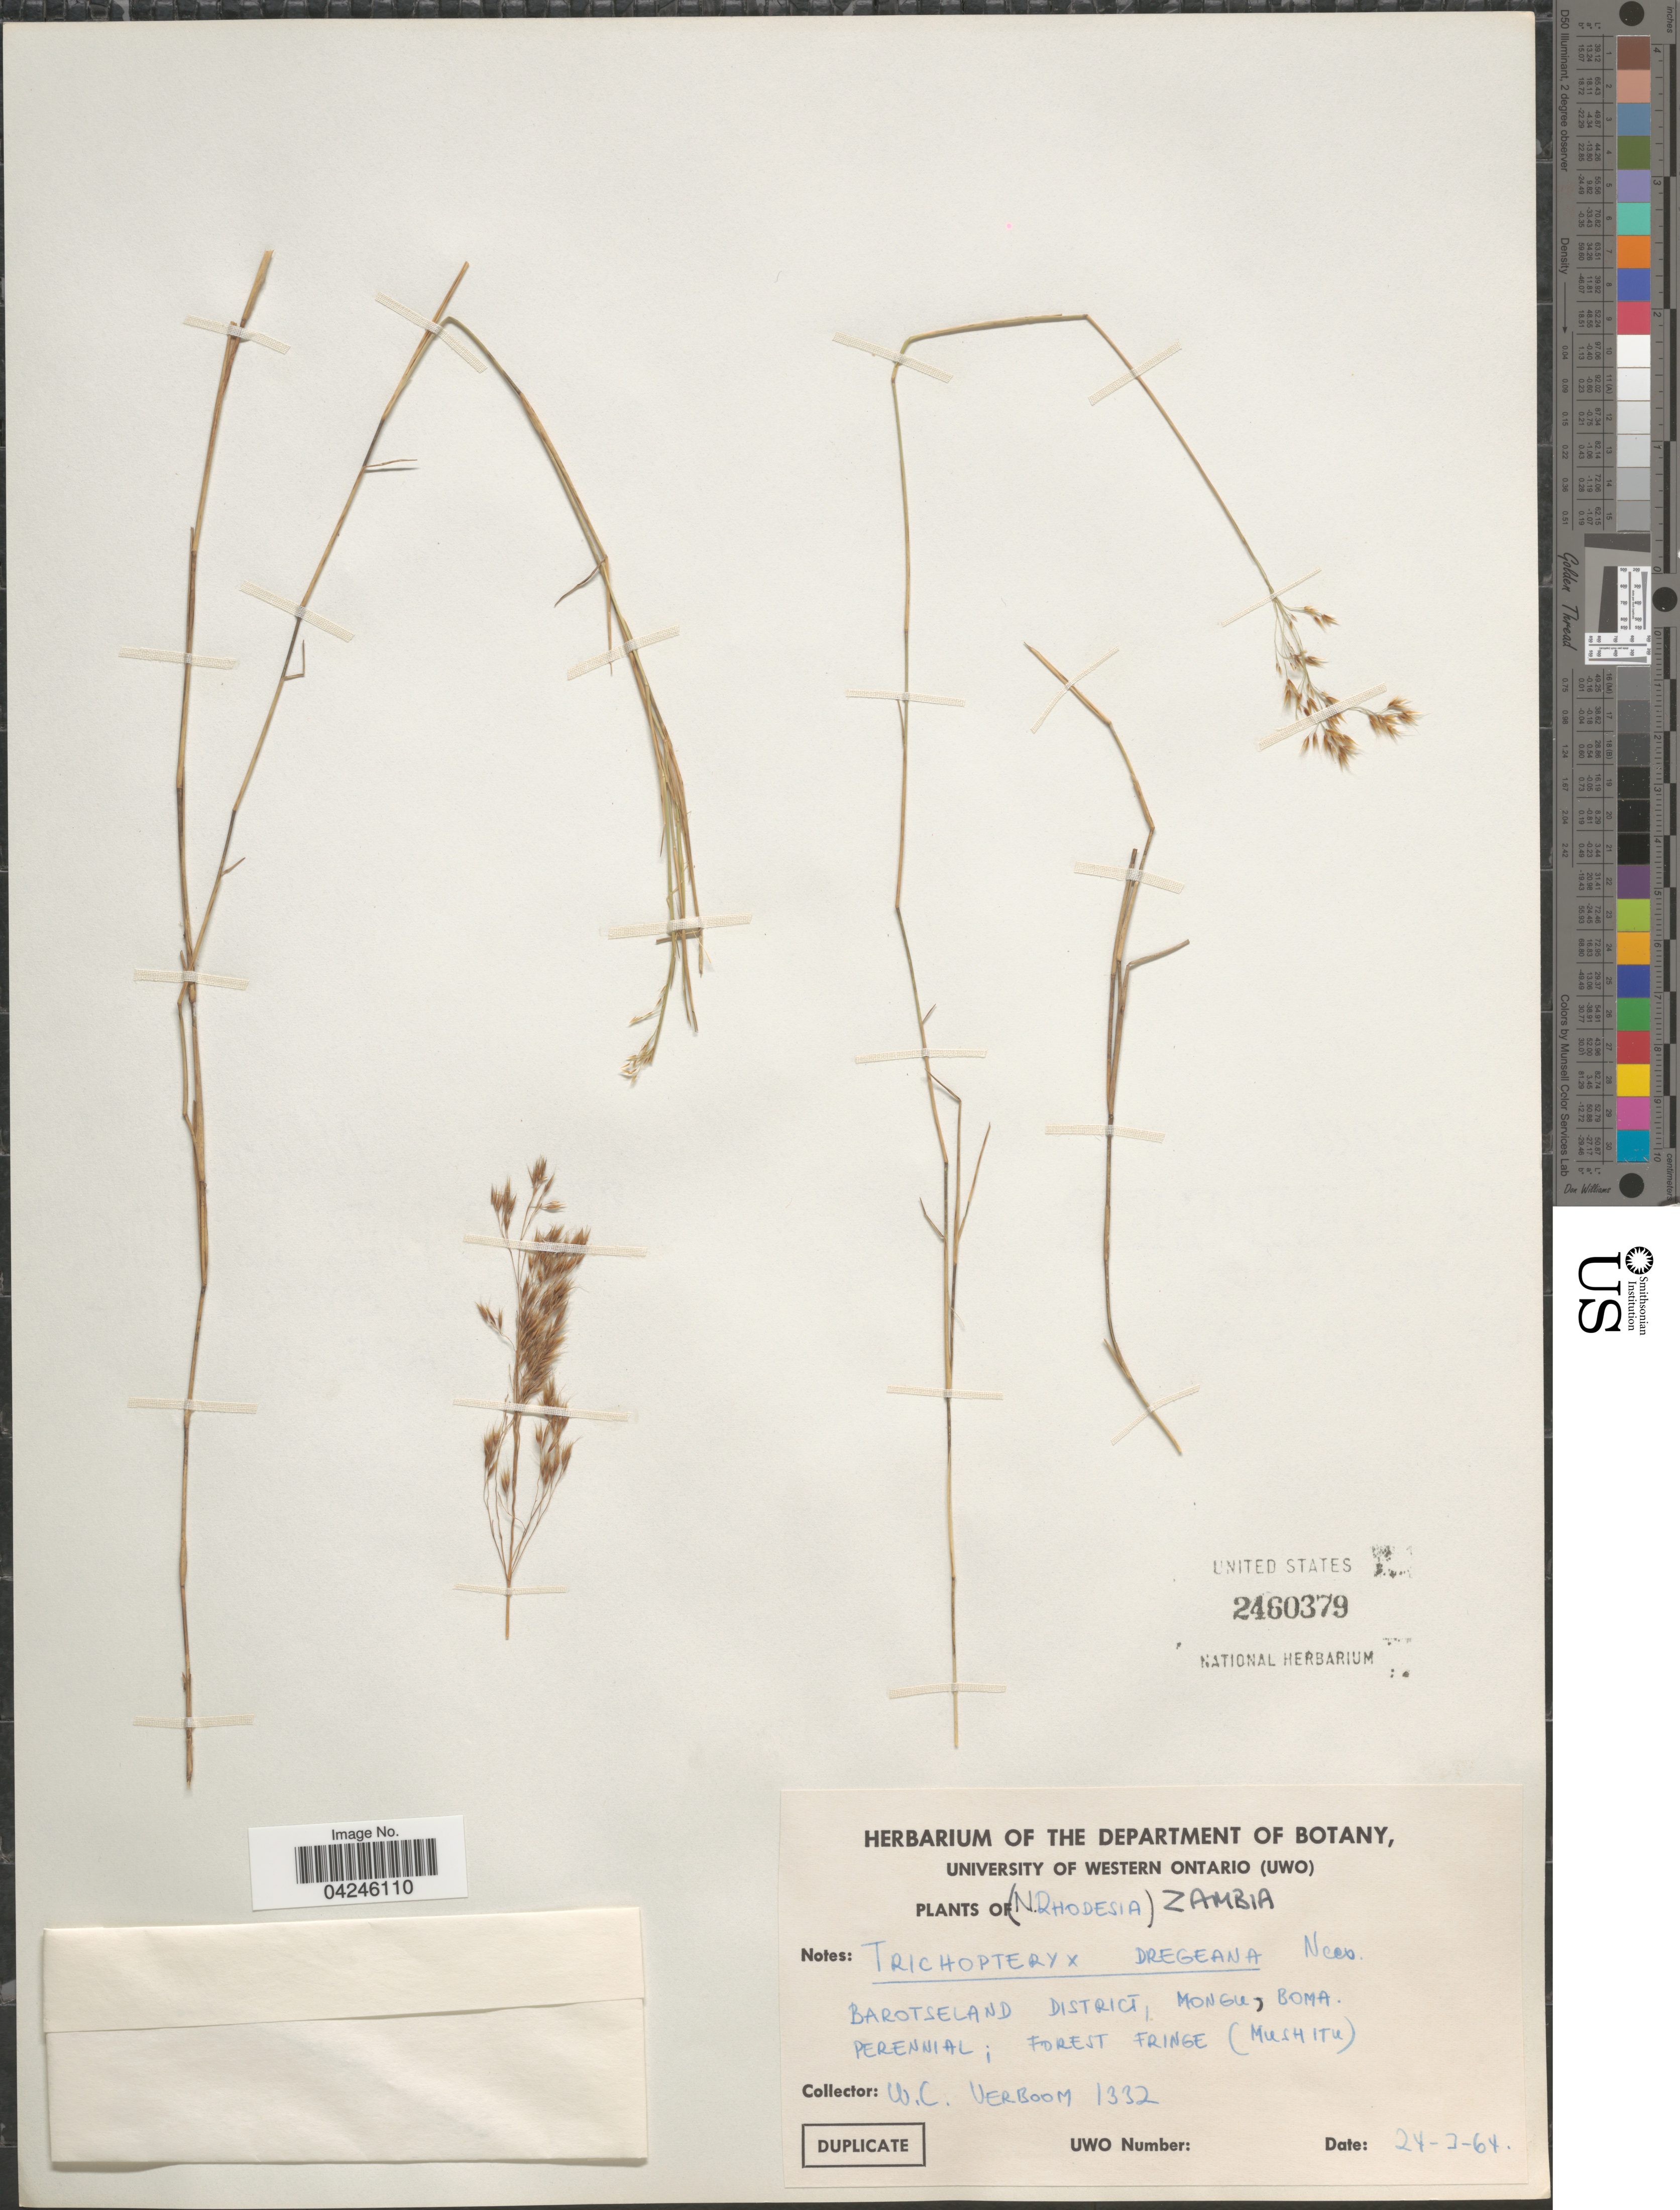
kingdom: Plantae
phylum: Tracheophyta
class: Liliopsida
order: Poales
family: Poaceae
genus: Trichopteryx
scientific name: Trichopteryx dregeana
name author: Nees ex Lindl.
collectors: W. Verboom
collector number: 1332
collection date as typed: Transcribed d/m/y: 24/3/64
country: Zambia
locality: (N.Rhodesia). Barotseland District, Mongu, Boma. Perennial; Forest Fringe (Mushitu).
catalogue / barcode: US 2460379